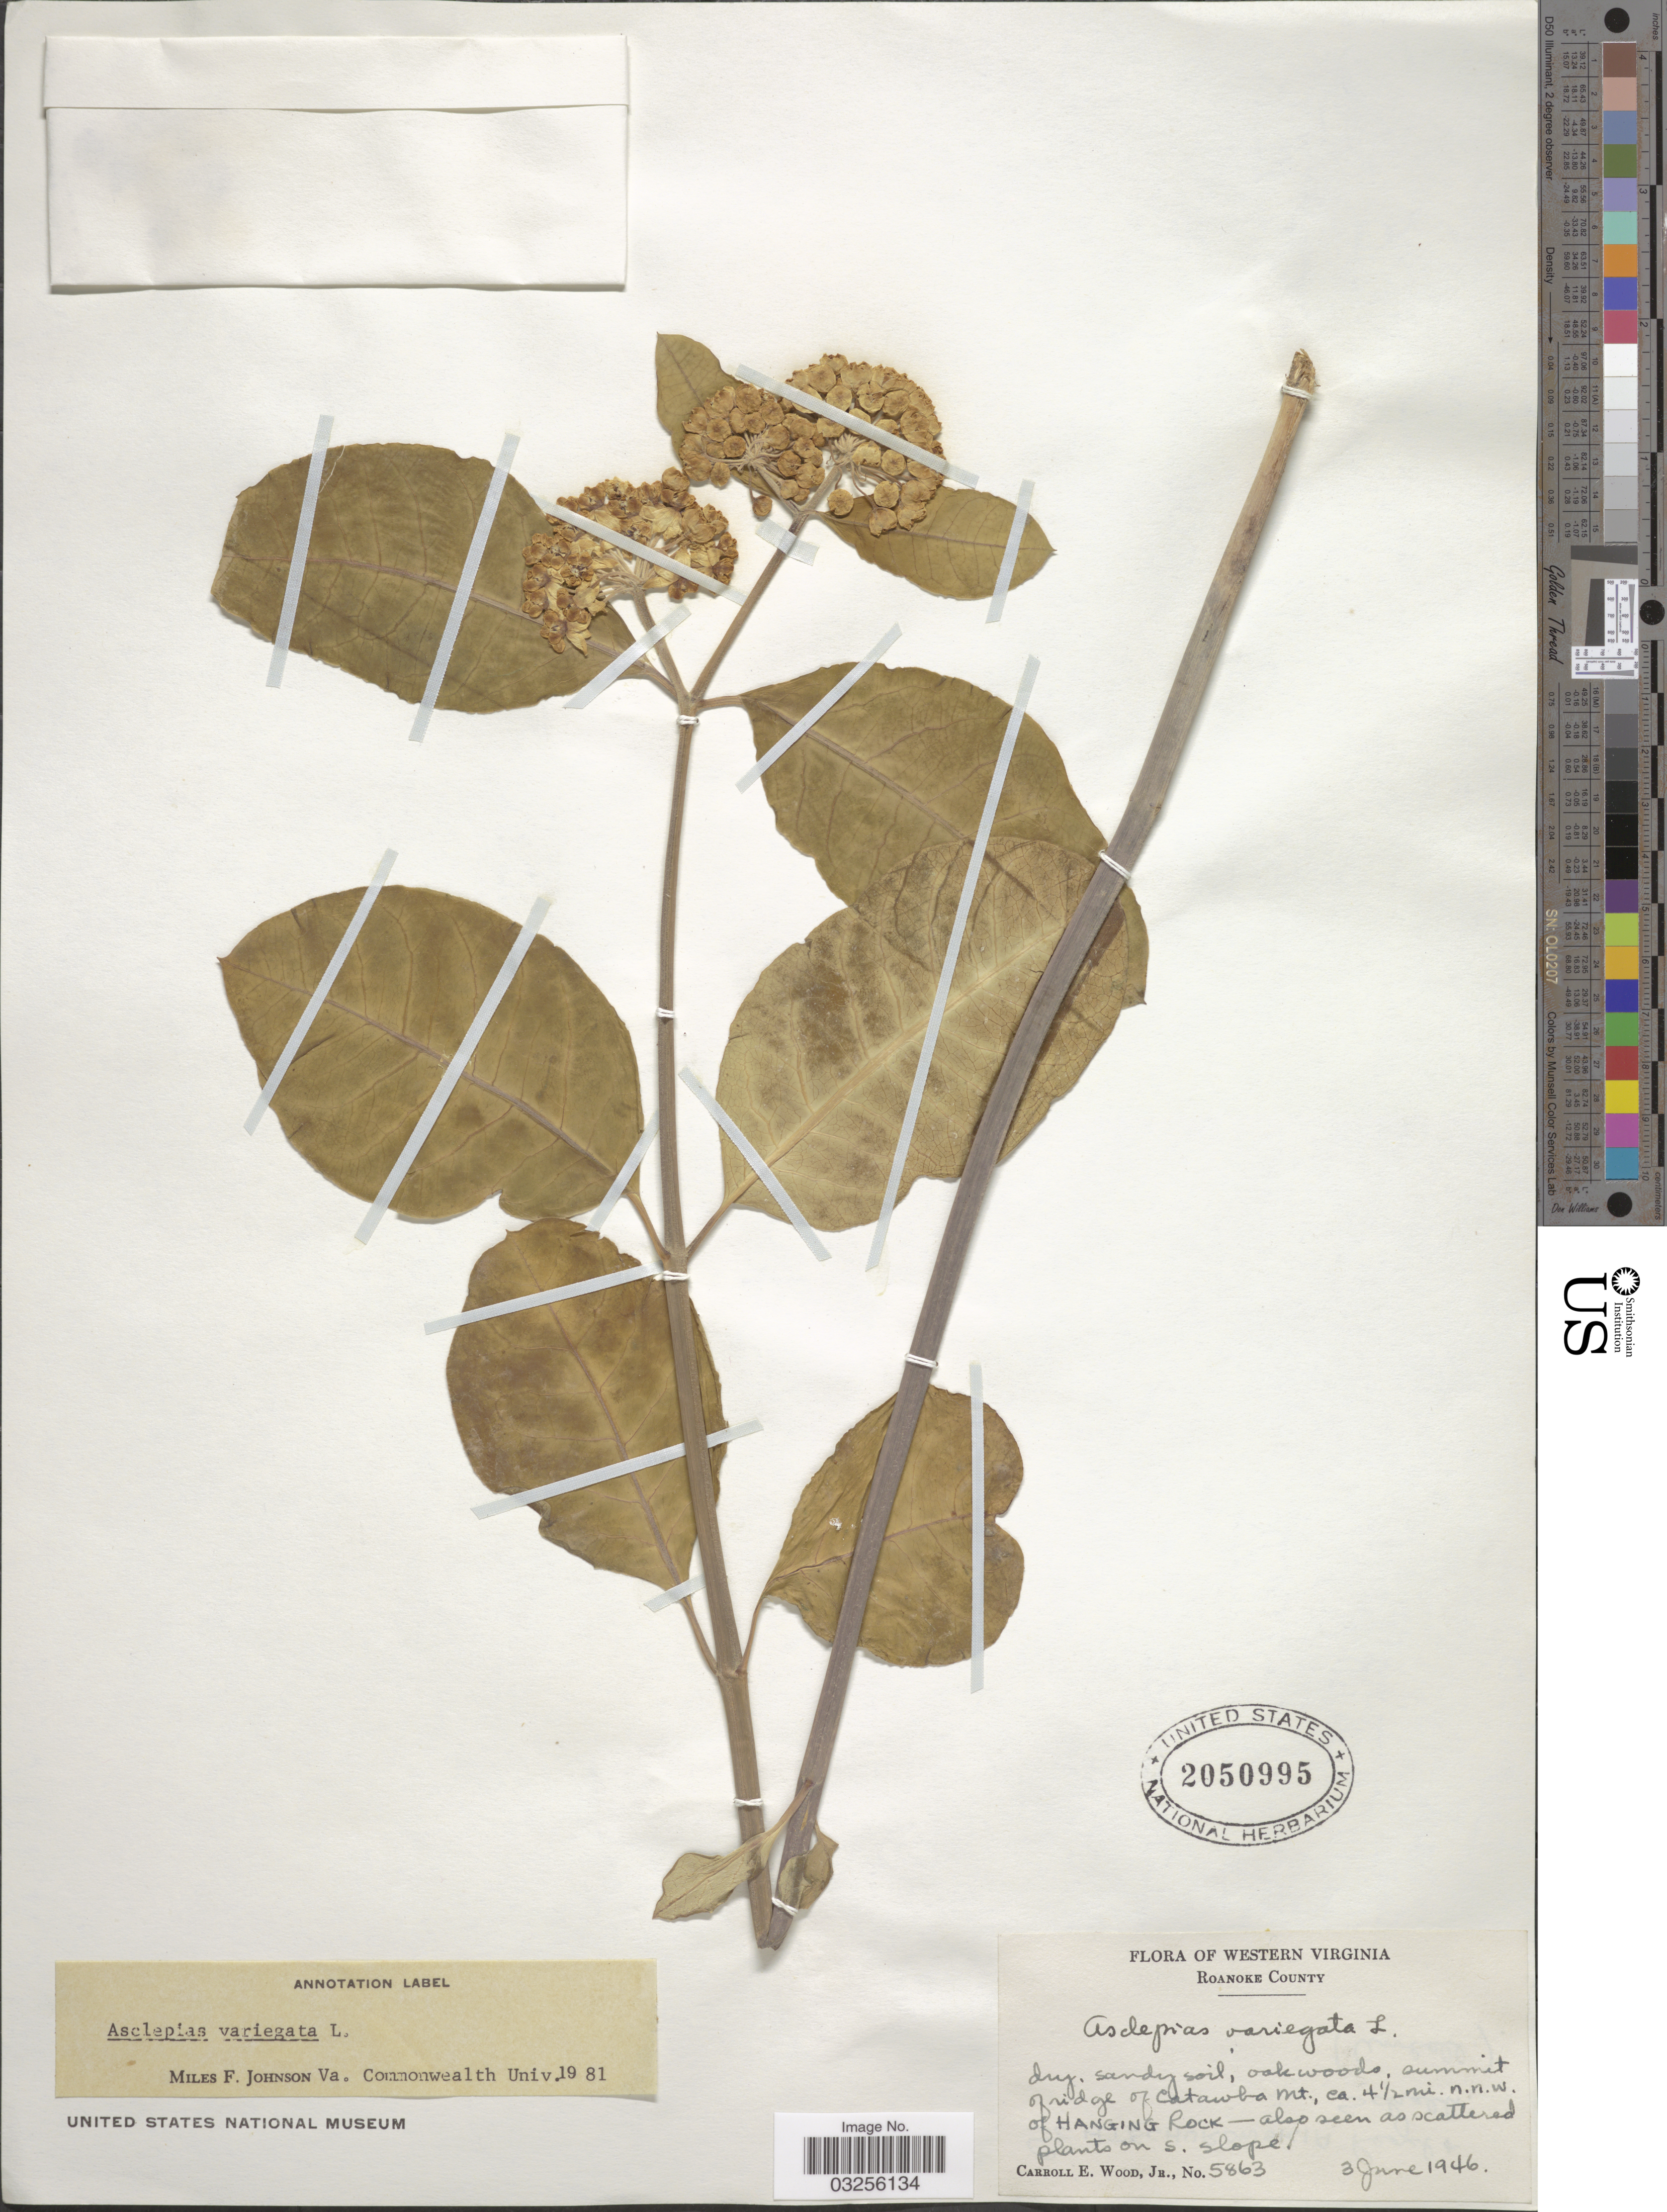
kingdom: Plantae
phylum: Tracheophyta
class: Magnoliopsida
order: Gentianales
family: Apocynaceae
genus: Asclepias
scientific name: Asclepias variegata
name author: L.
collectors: C. Wood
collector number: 5863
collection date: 1946-06-03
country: United States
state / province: Virginia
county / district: Roanoke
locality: Western Virginia. Roanoke County. Summit of ridge of Catawba Mt., ca. 4½ mi. n. n. w. of Hanging Rock. On S. slope.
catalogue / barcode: US 2050995